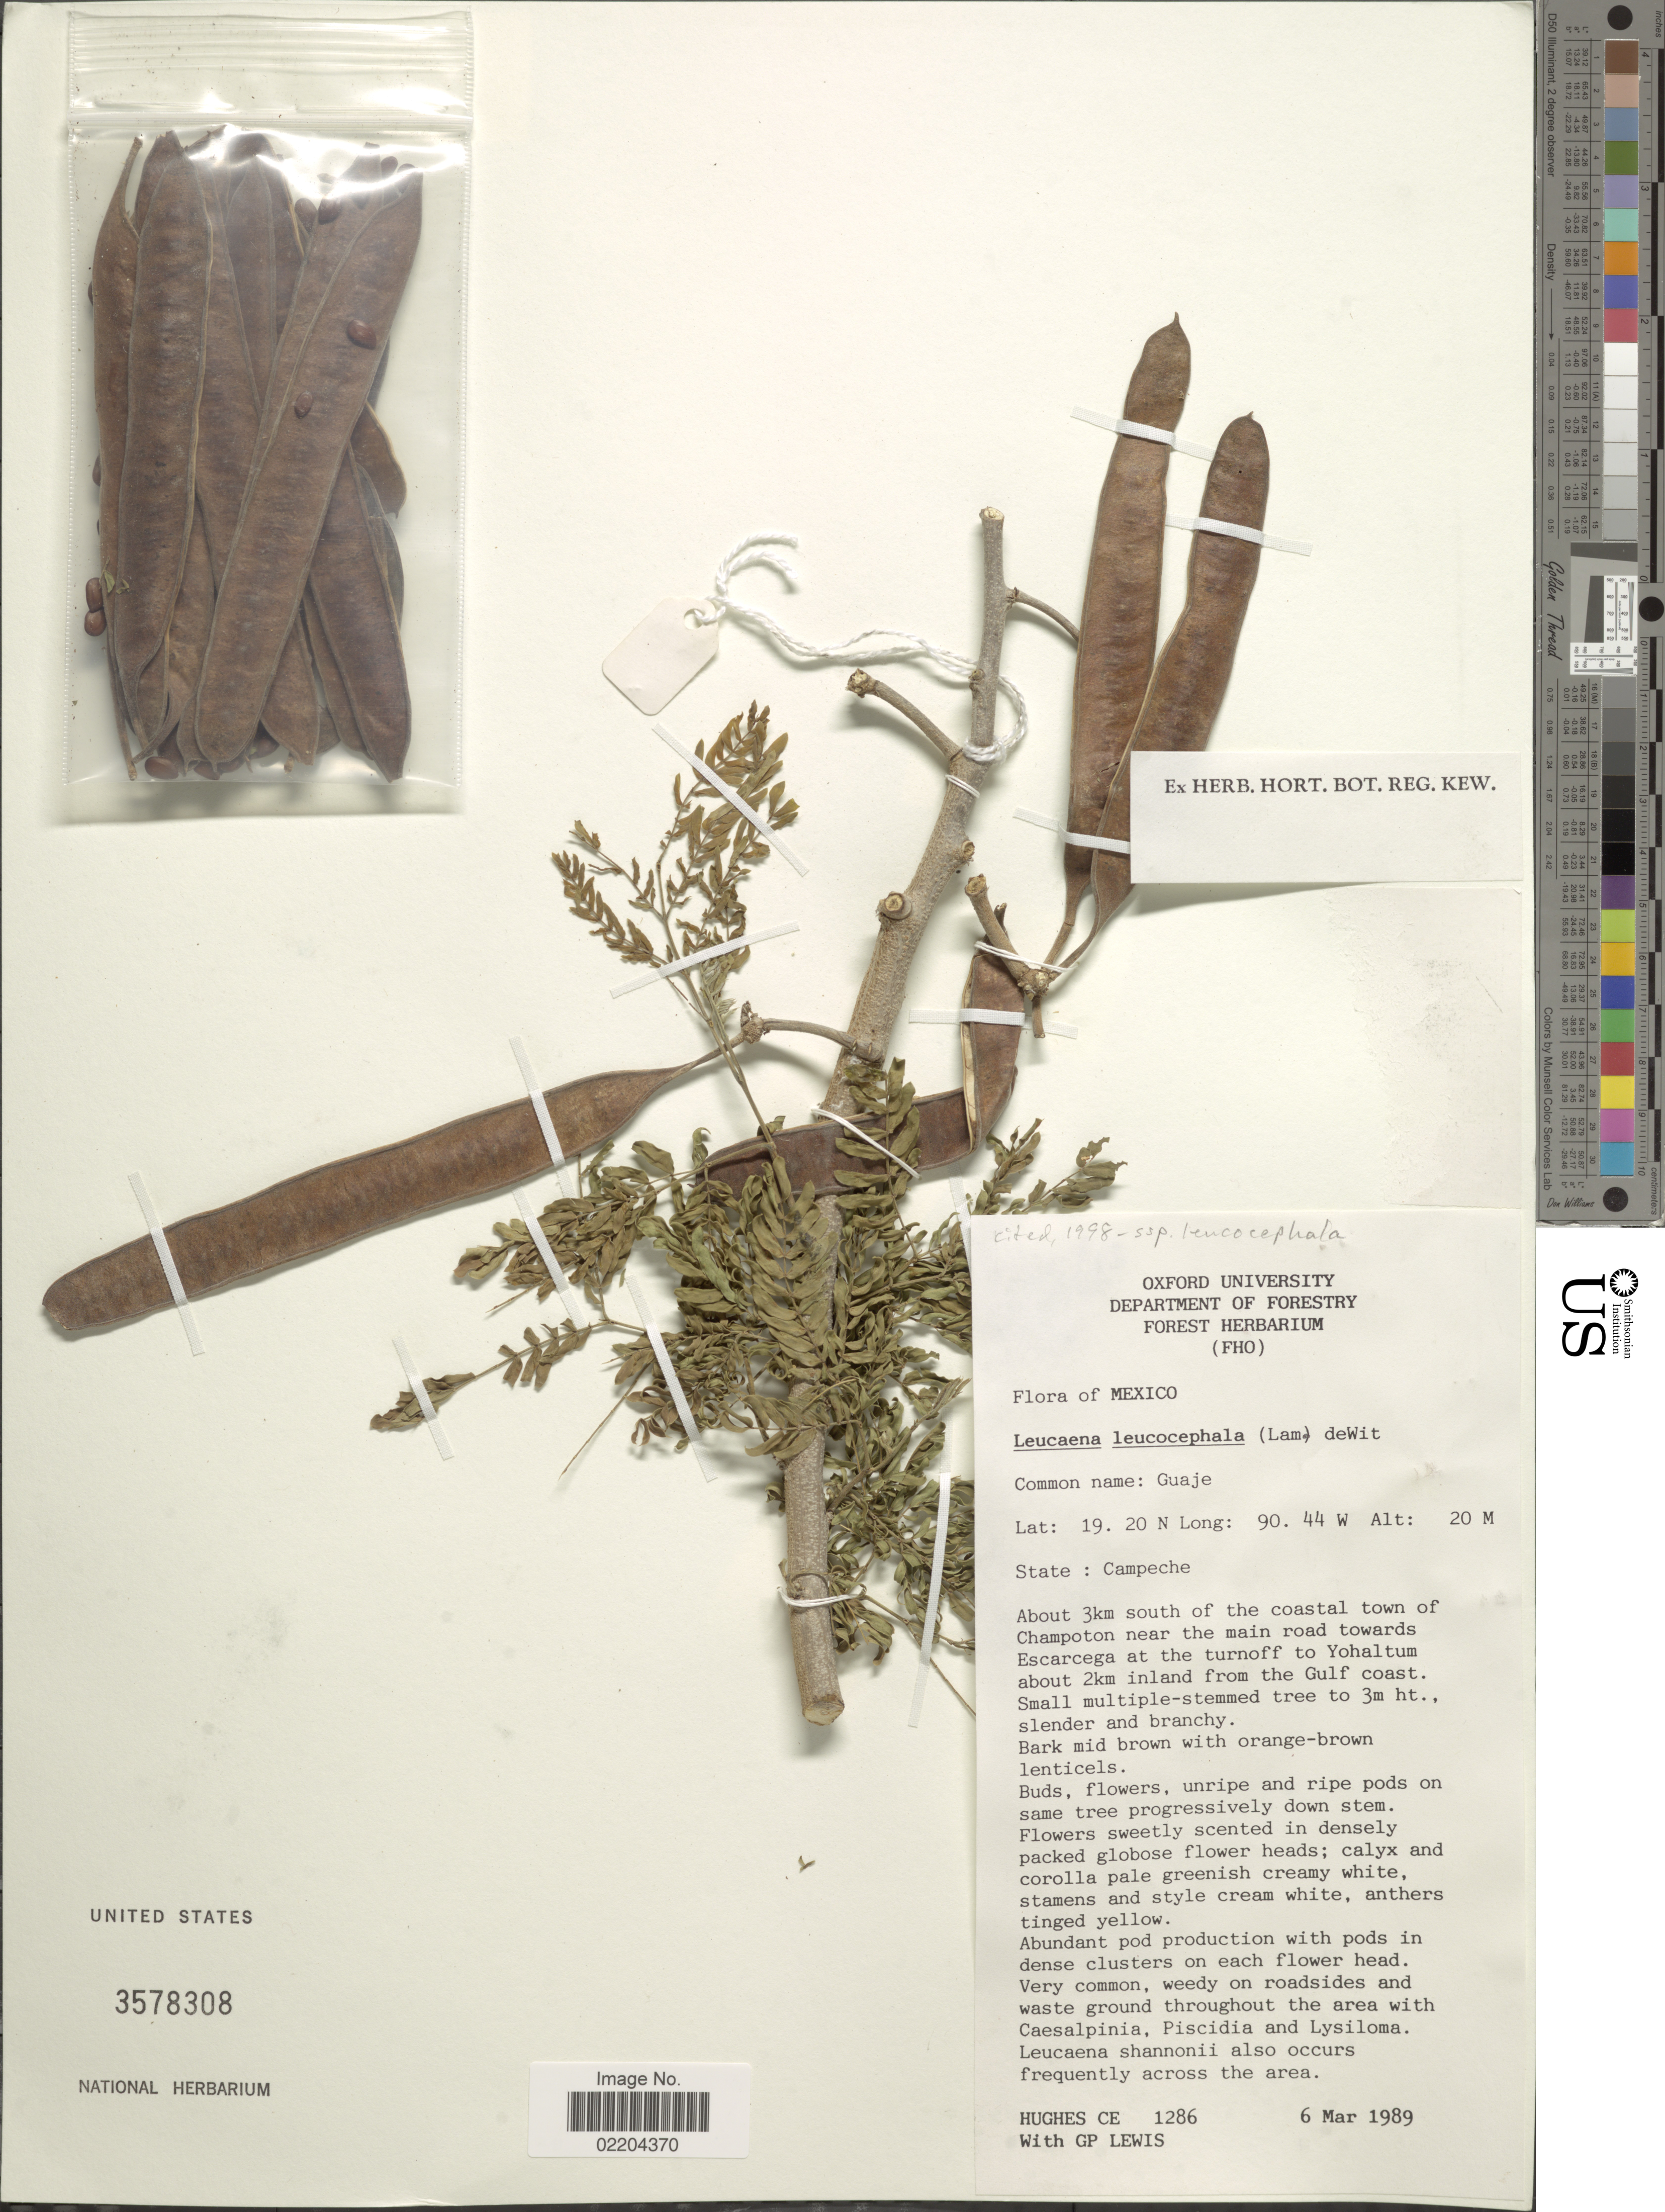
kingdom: Plantae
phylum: Tracheophyta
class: Magnoliopsida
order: Fabales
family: Fabaceae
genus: Leucaena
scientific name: Leucaena leucocephala subsp. leucocephala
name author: (Lam.) de Wit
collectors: C. E. Hughes & G. P. Lewis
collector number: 1286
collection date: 1989-03-06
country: Mexico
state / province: Campeche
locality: State Campeche. About 3km south of the coastal town of Champoton near the main road towards Escarcega at the turnoff to Yohaltum about 2km inland from the Gulf coast.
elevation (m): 20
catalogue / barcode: US 3578308